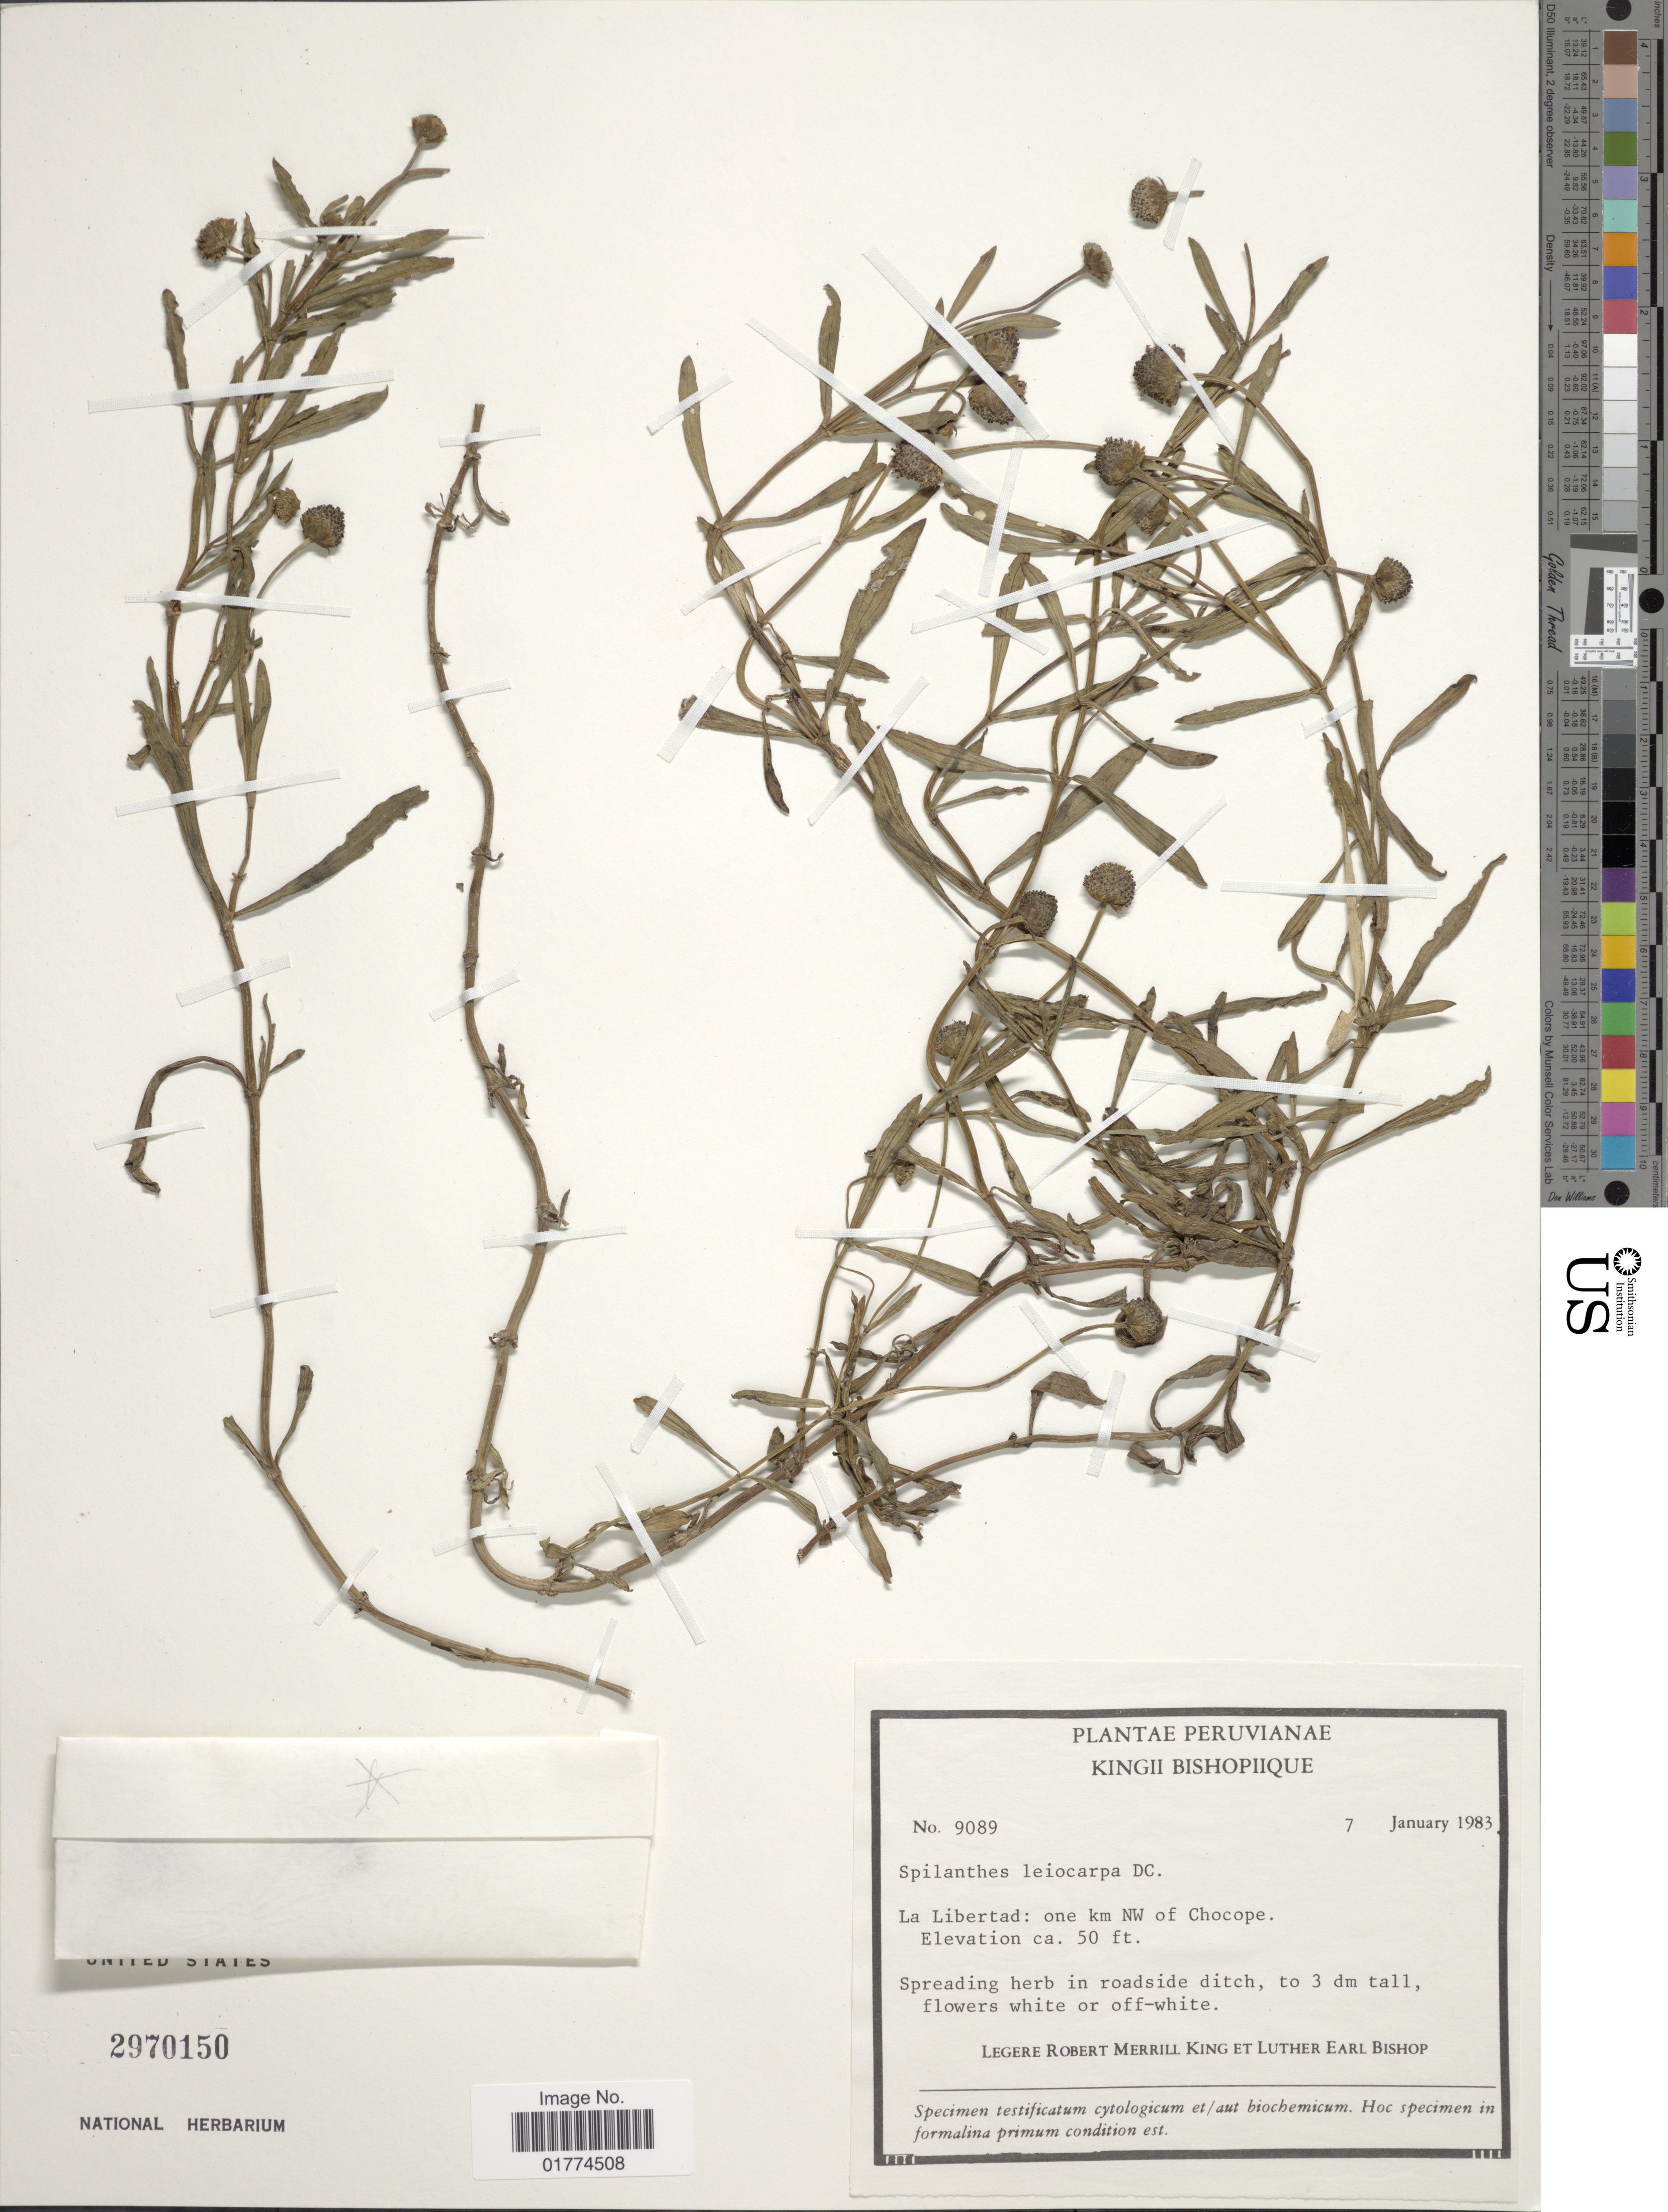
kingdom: Plantae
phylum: Tracheophyta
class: Magnoliopsida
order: Asterales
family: Asteraceae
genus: Spilanthes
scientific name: Spilanthes leiocarpa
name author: DC.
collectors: R. M. King & L. E. Bishop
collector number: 9089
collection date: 1983-01-07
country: Peru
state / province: La Libertad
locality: One km NW of Chocope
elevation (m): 15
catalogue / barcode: US 2970150